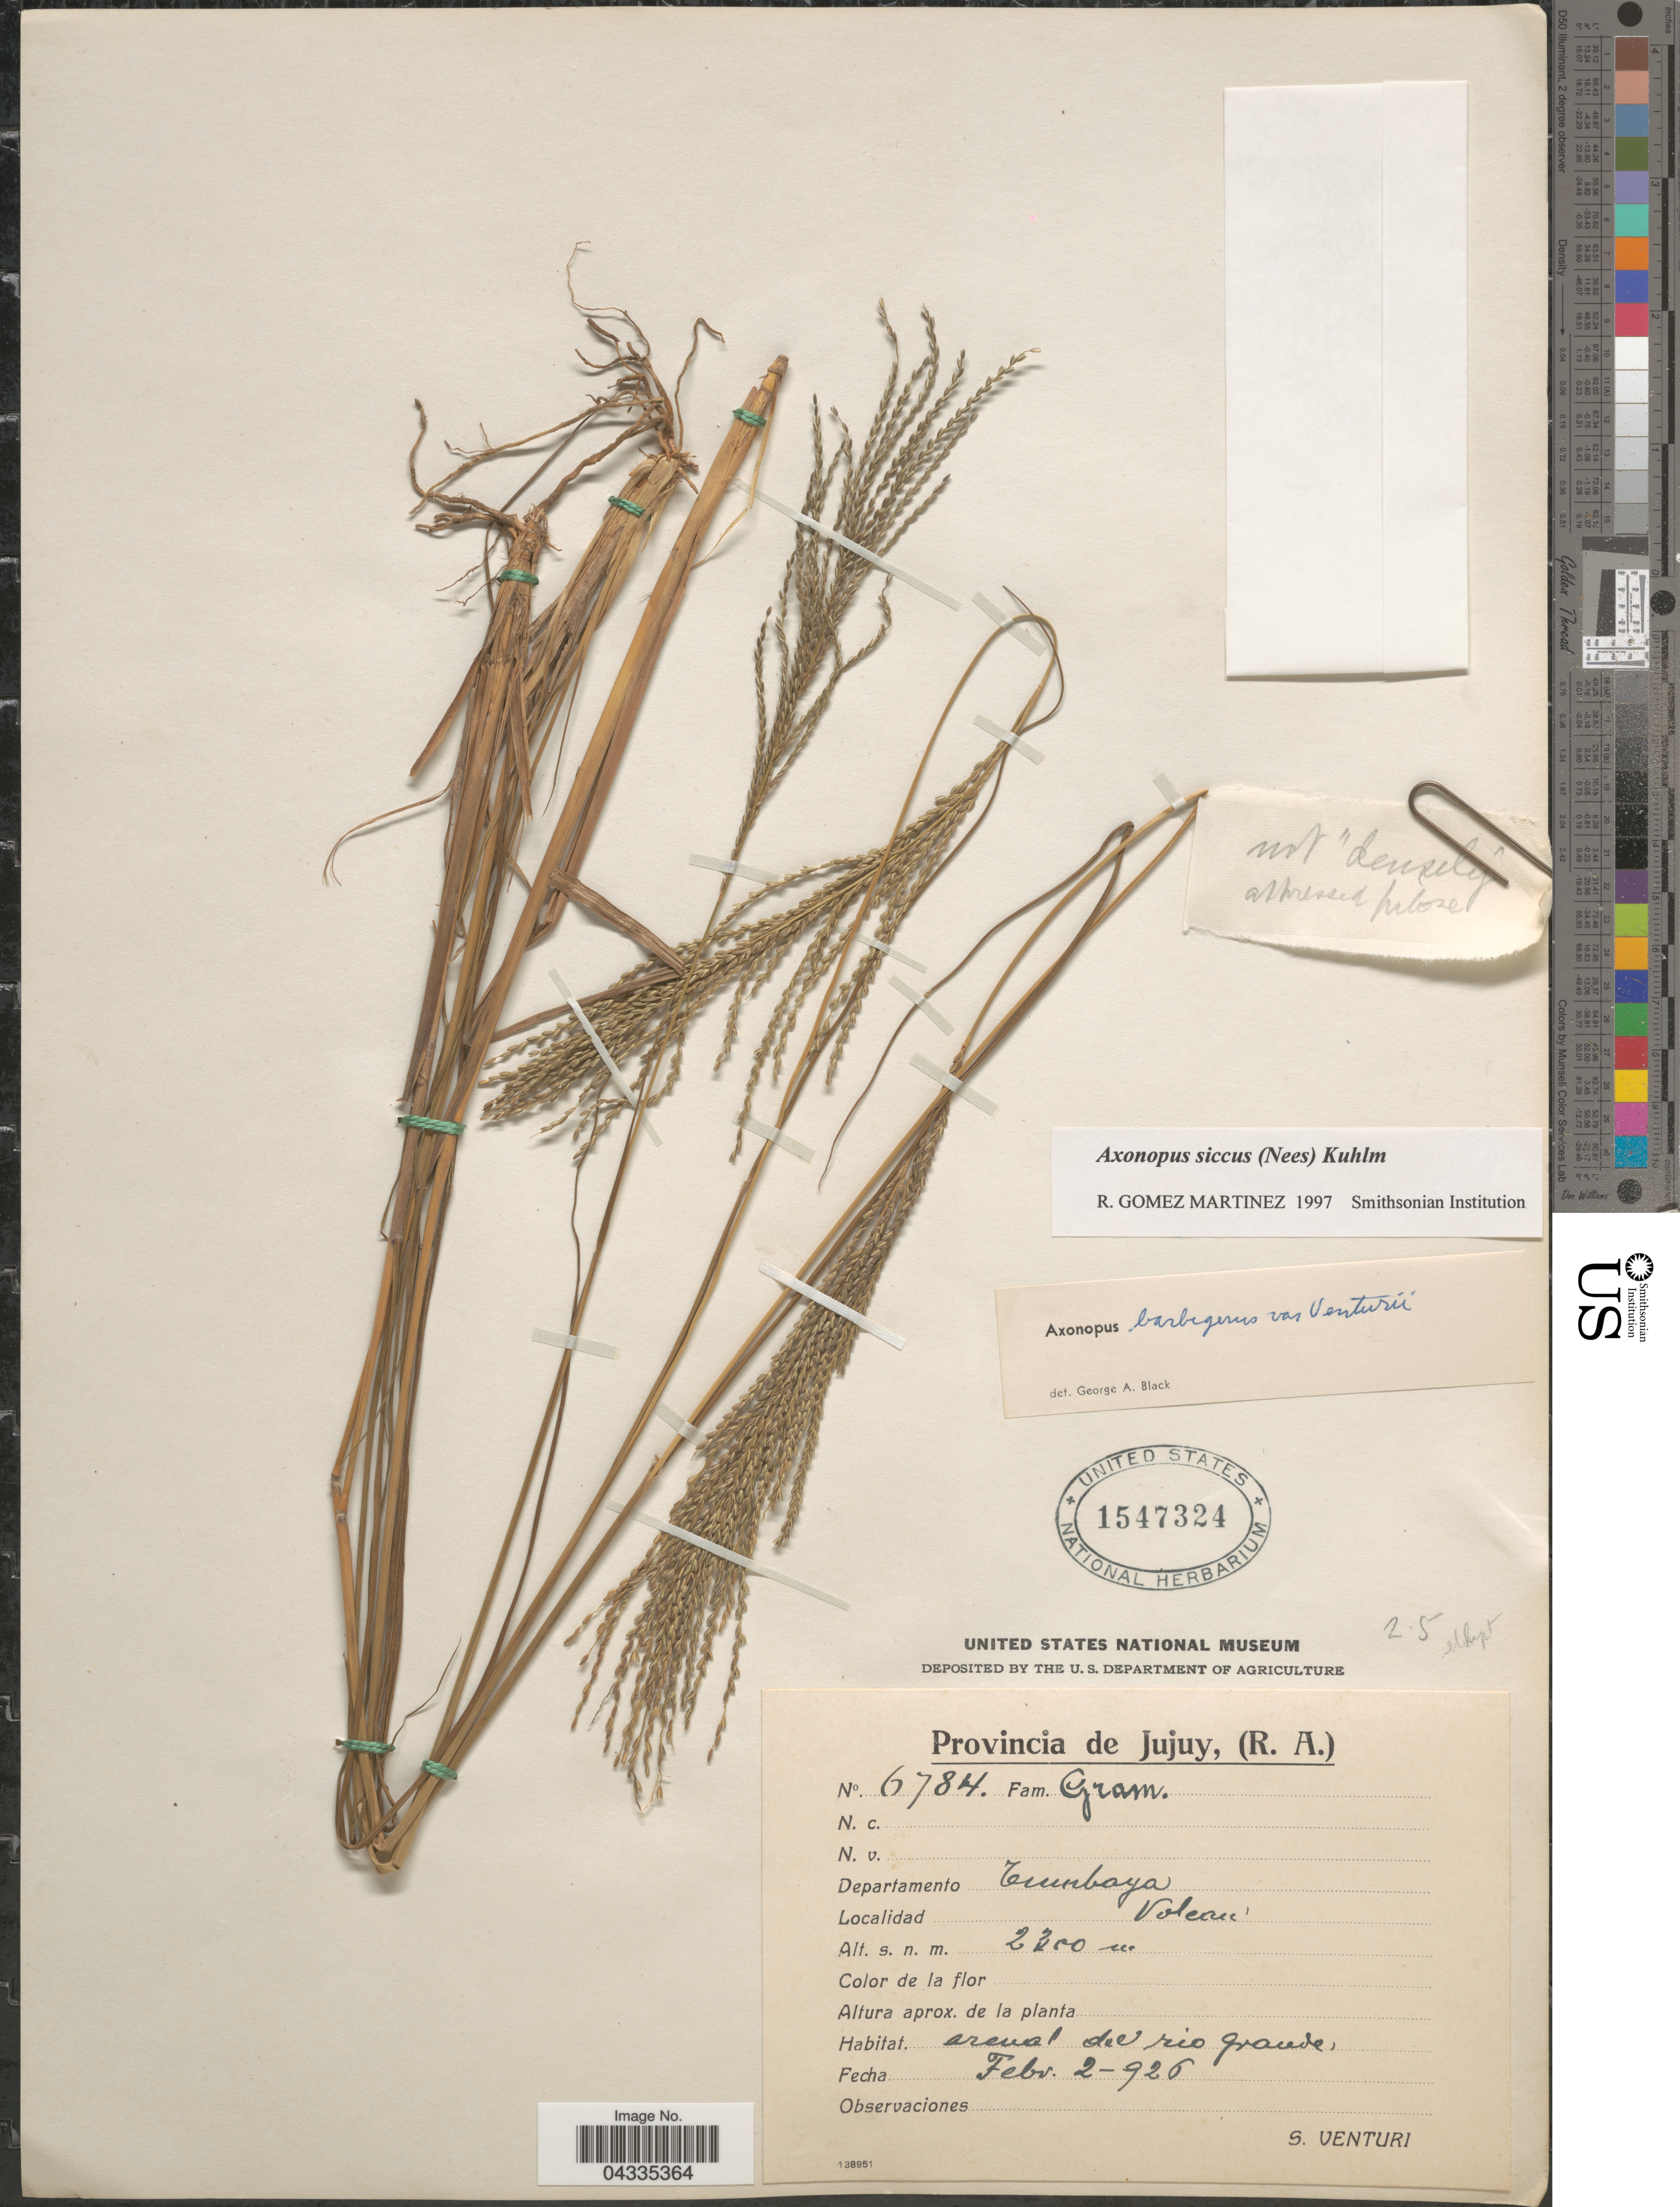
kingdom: Plantae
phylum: Tracheophyta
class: Liliopsida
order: Poales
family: Poaceae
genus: Axonopus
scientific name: Axonopus siccus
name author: (Nees) Kuhlm.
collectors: S. Venturi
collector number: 6784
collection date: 1926-02-02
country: Argentina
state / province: Jujuy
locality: (R.A.) Departamento Cumbaya. Volcan. Arenal del rio grande.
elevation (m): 2300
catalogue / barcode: US 1547324